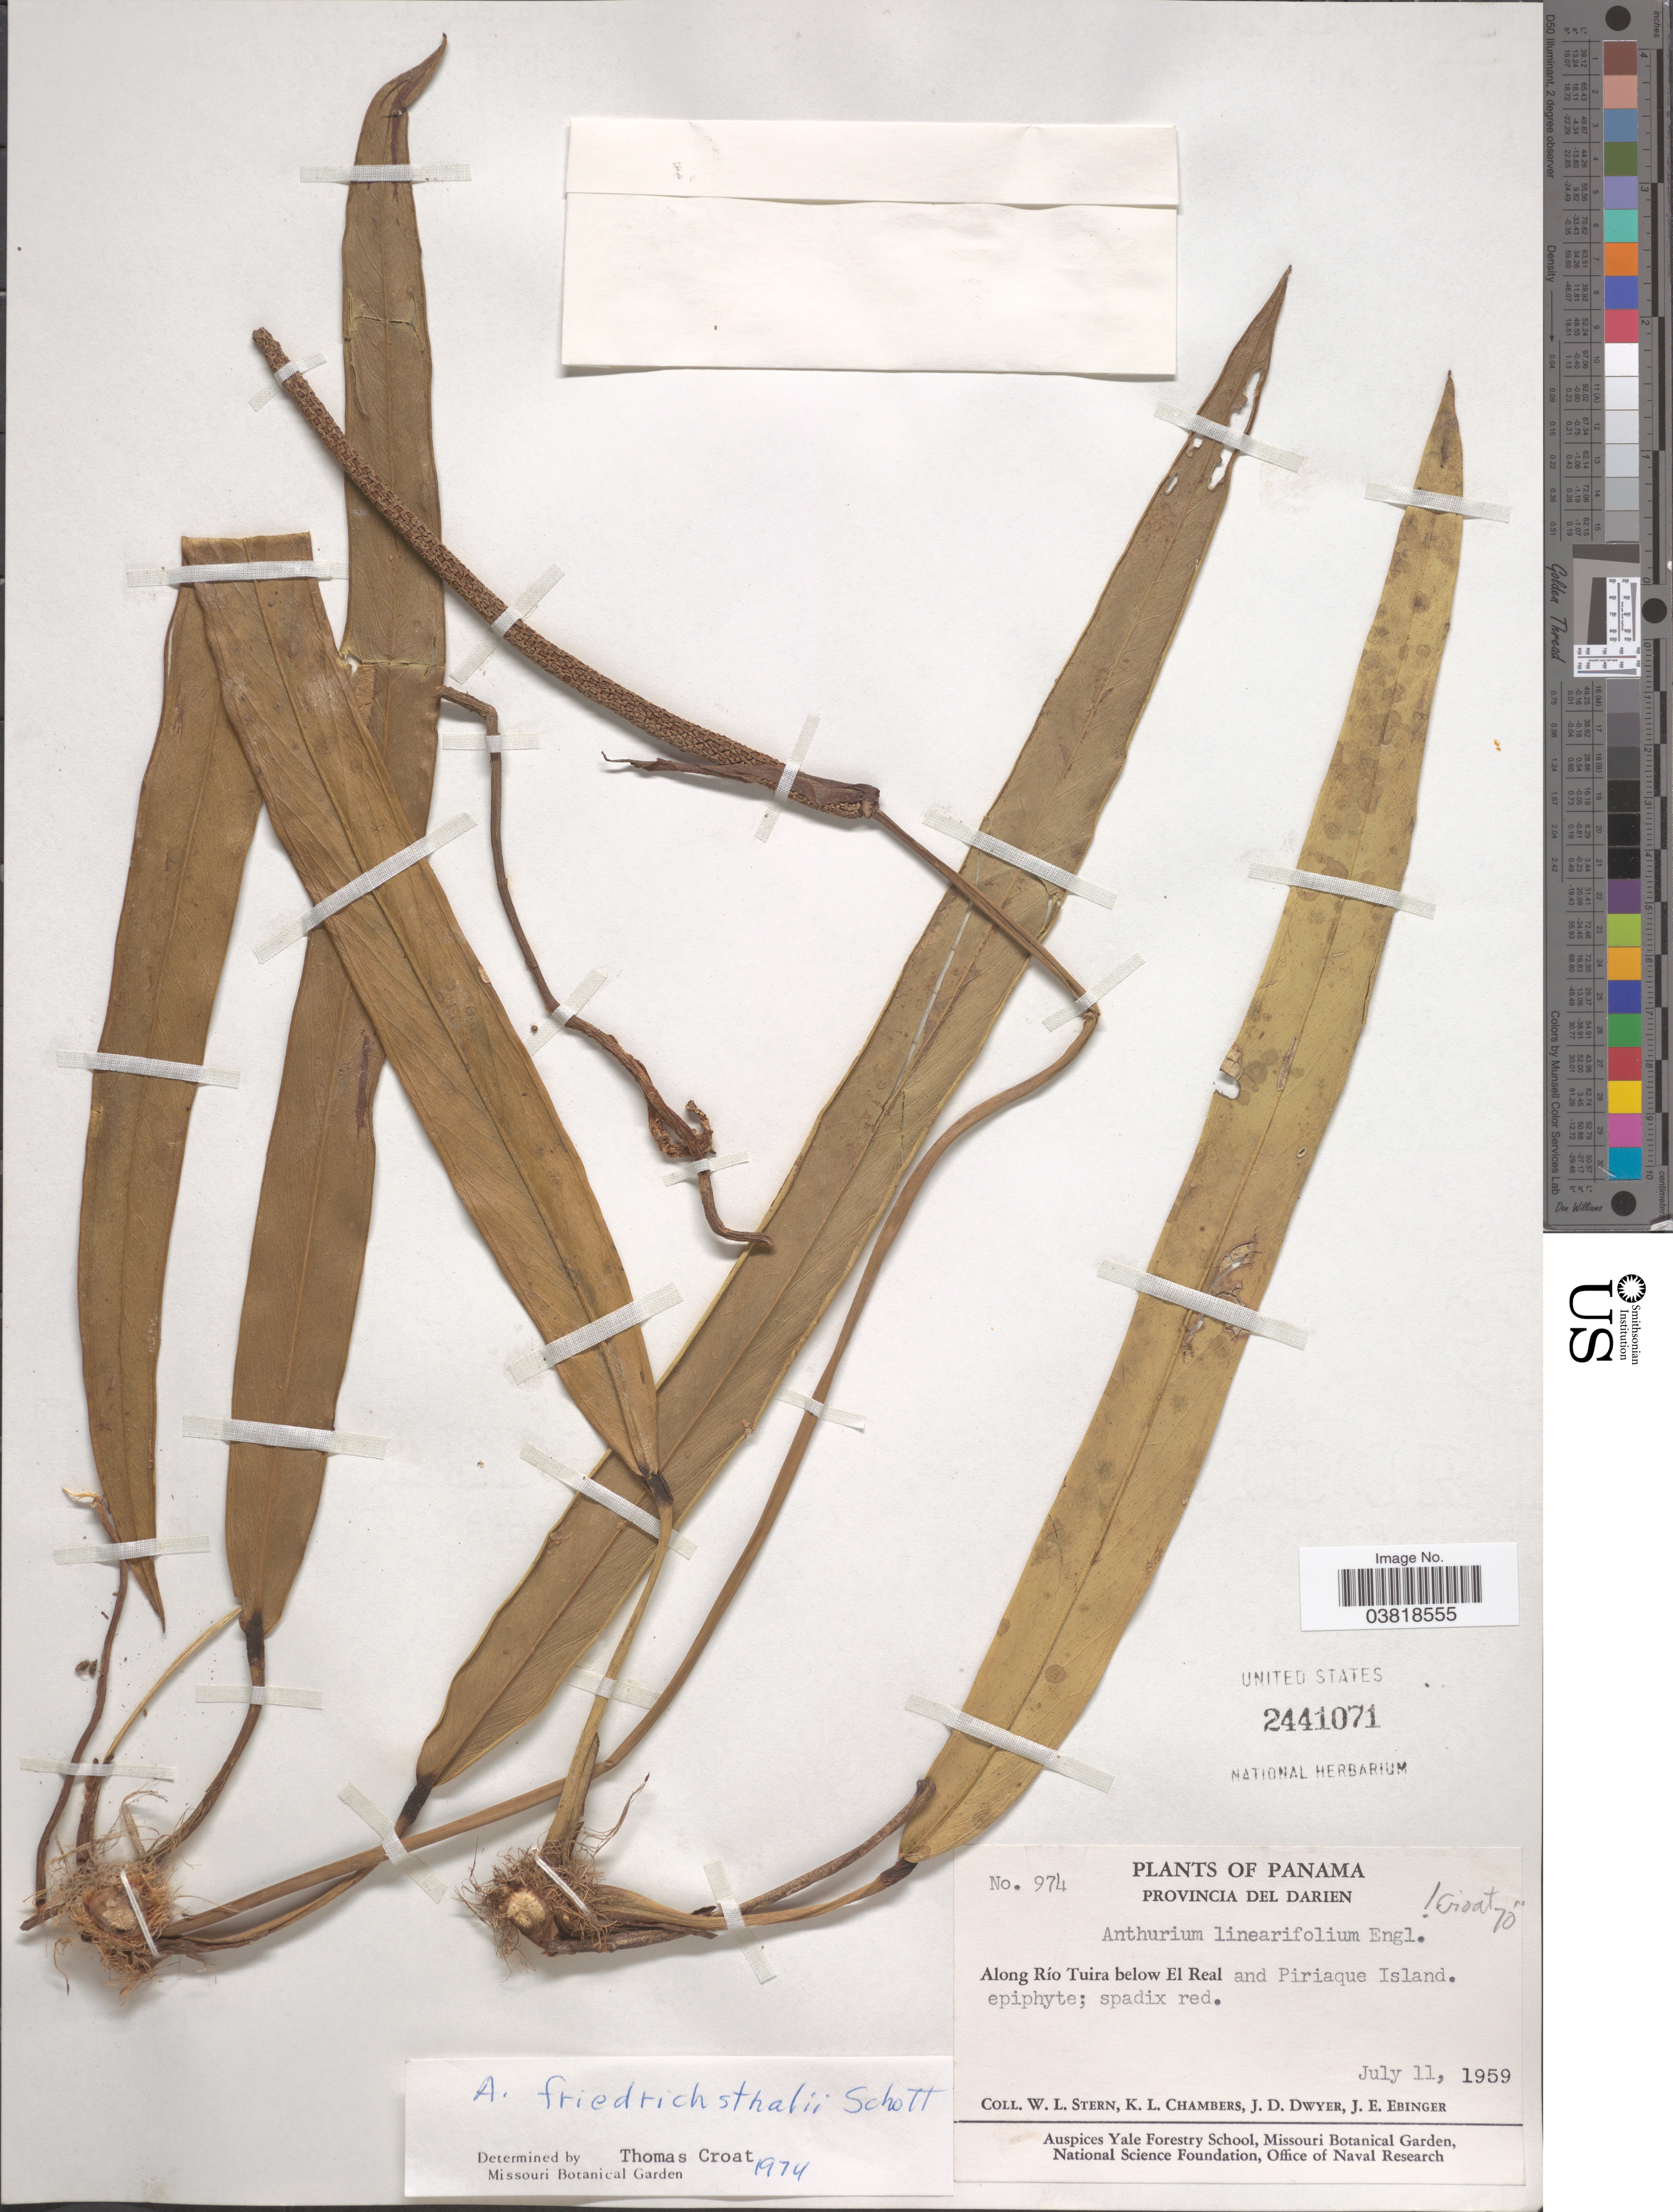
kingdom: Plantae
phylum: Tracheophyta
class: Liliopsida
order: Alismatales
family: Araceae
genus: Anthurium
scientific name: Anthurium friedrichsthalii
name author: Schott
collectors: W. L. Stern, K. Chambers, J. D. Dwyer & J. Ebinger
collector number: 974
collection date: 1959-07-11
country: Panama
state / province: Darien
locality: Along RíoTuira below El Real and Piriaque Island.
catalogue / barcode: US 2441071